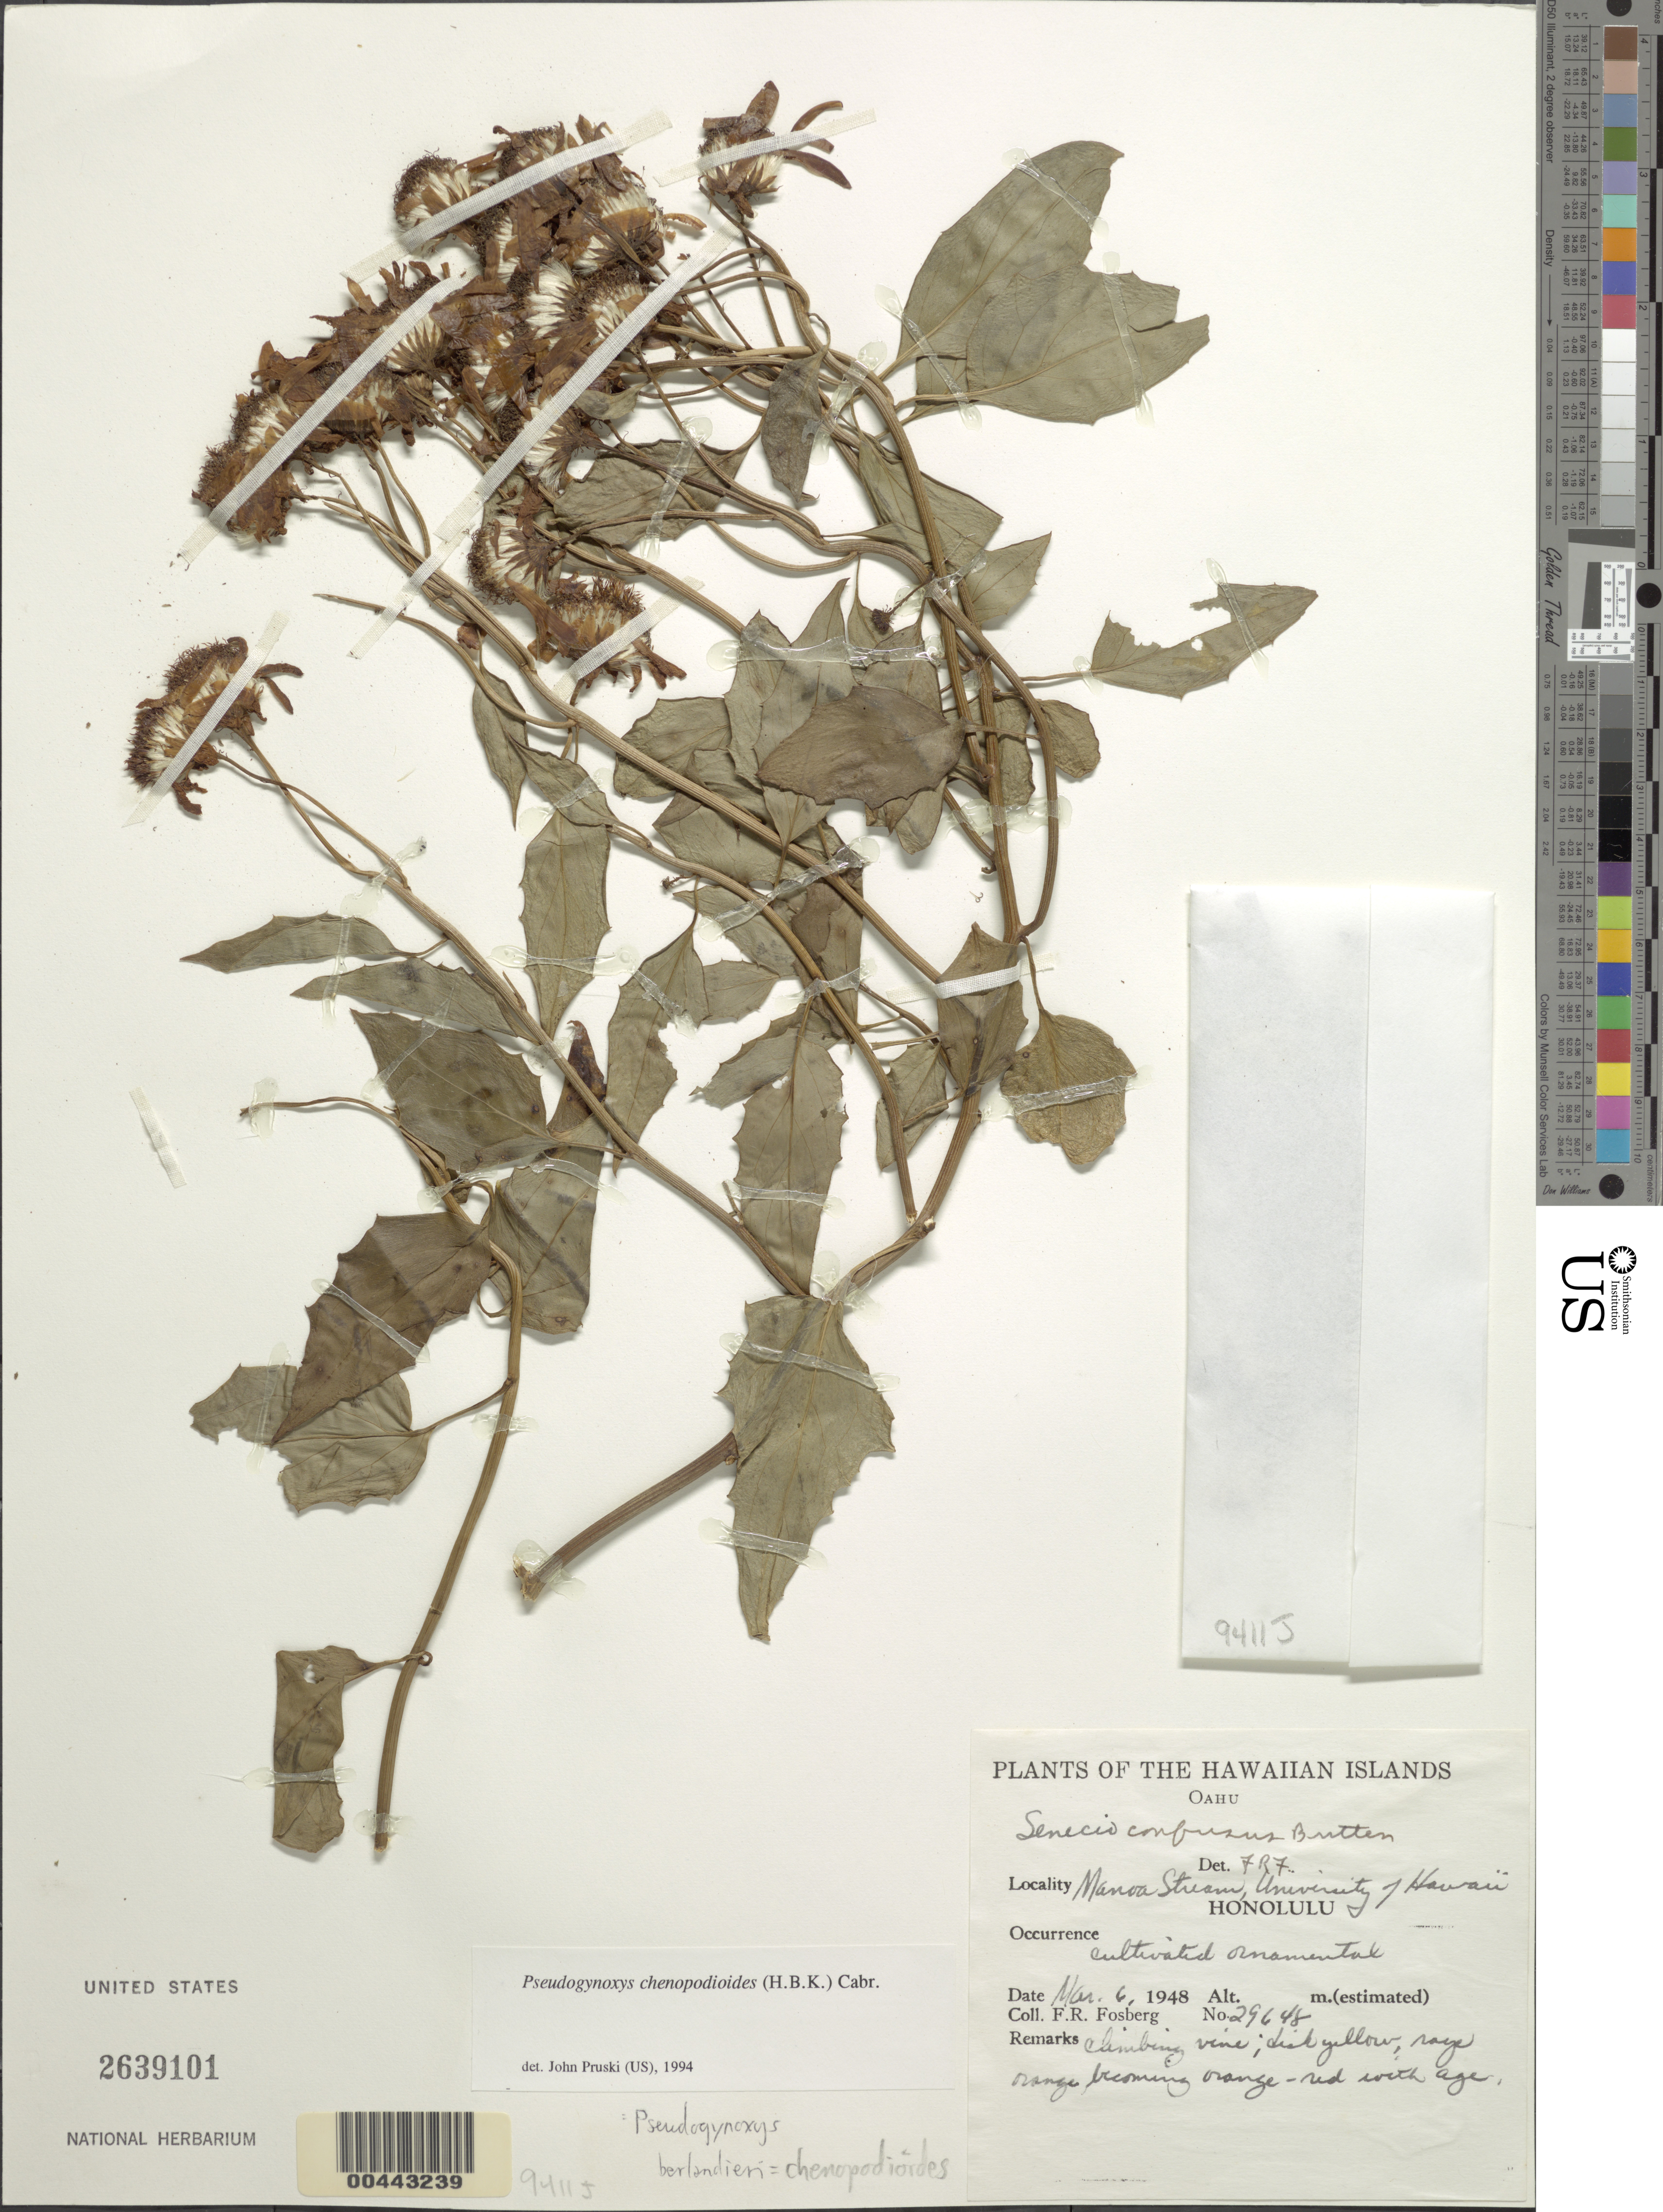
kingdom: Plantae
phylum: Tracheophyta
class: Magnoliopsida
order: Asterales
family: Asteraceae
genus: Pseudogynoxys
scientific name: Pseudogynoxys chenopodioides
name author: (Kunth) Cabrera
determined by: Pruski, J. F.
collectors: F. R. Fosberg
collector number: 29648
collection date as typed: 6 Mar 1948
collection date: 1948-03-06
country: United States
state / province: Hawaii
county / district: Honolulu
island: Oahu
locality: Manoa Stream, University of Hawaii, Honolulu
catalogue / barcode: US 2639101